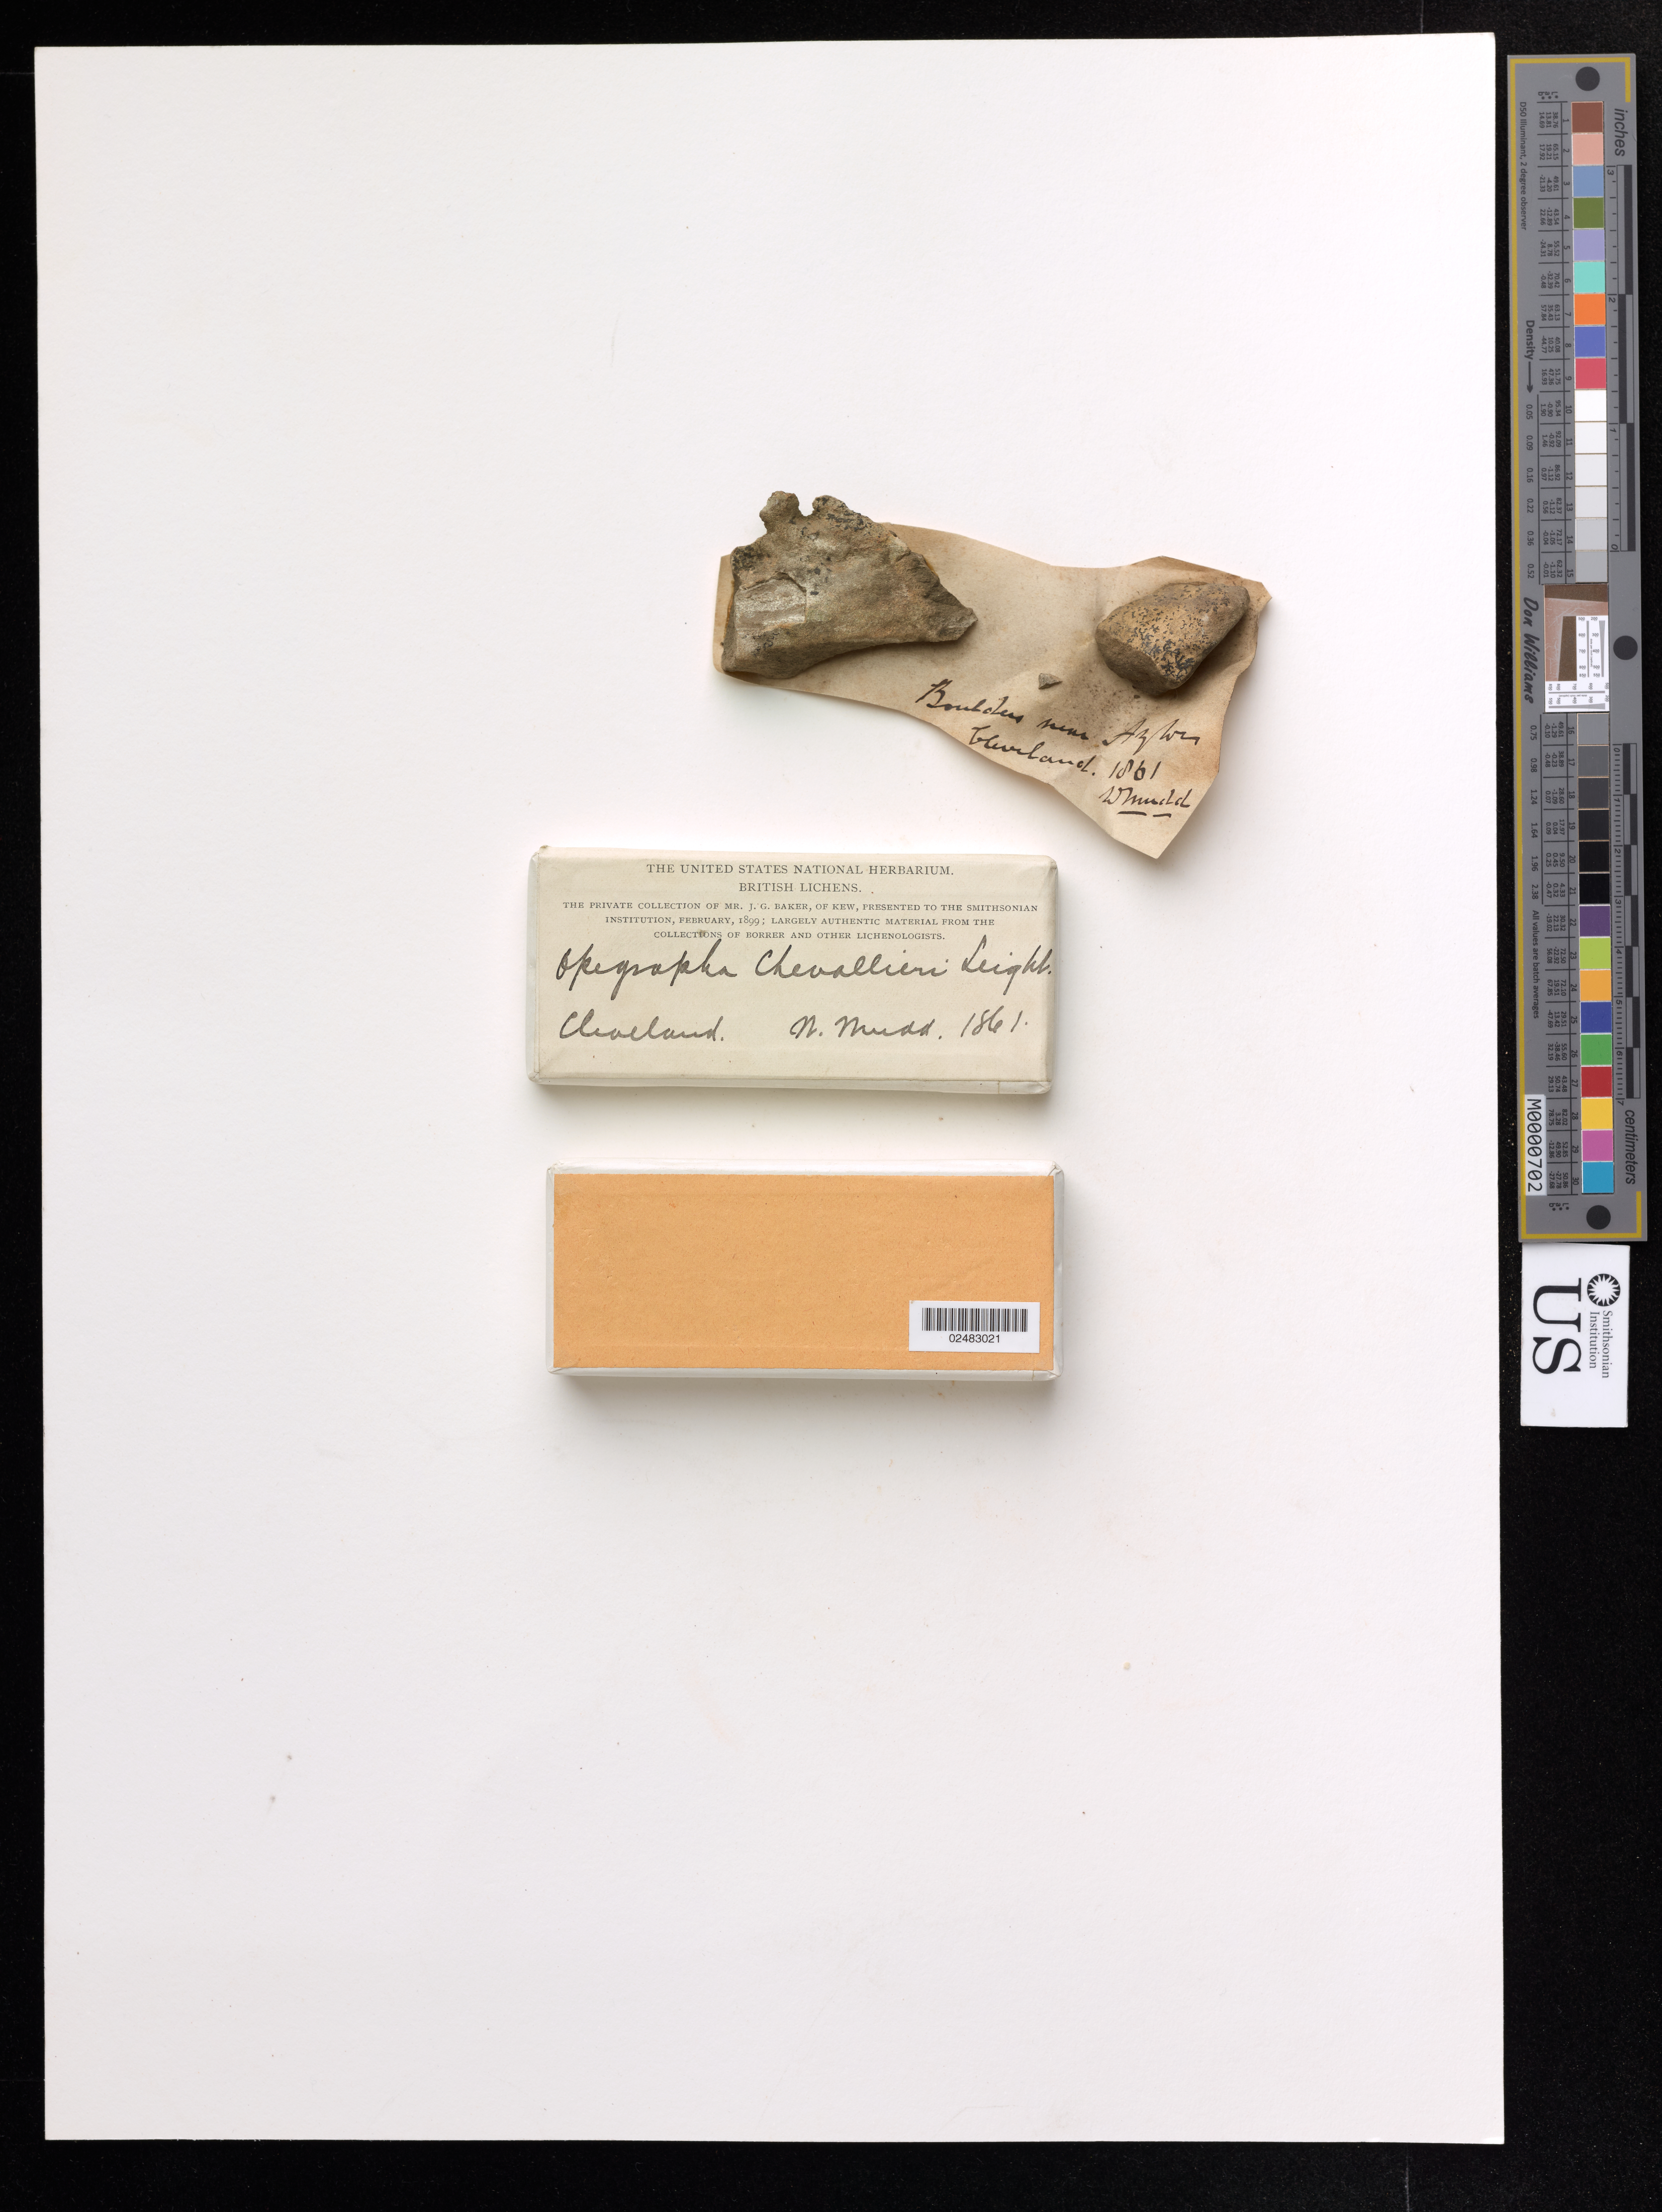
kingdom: Fungi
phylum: Ascomycota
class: Lecanoromycetes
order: Umbilicariales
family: Ophioparmaceae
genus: Ophioparma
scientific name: Ophioparma chevallieri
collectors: W. Mudd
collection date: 1861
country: United Kingdom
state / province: England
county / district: Redcar and Cleveland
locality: Cleveland